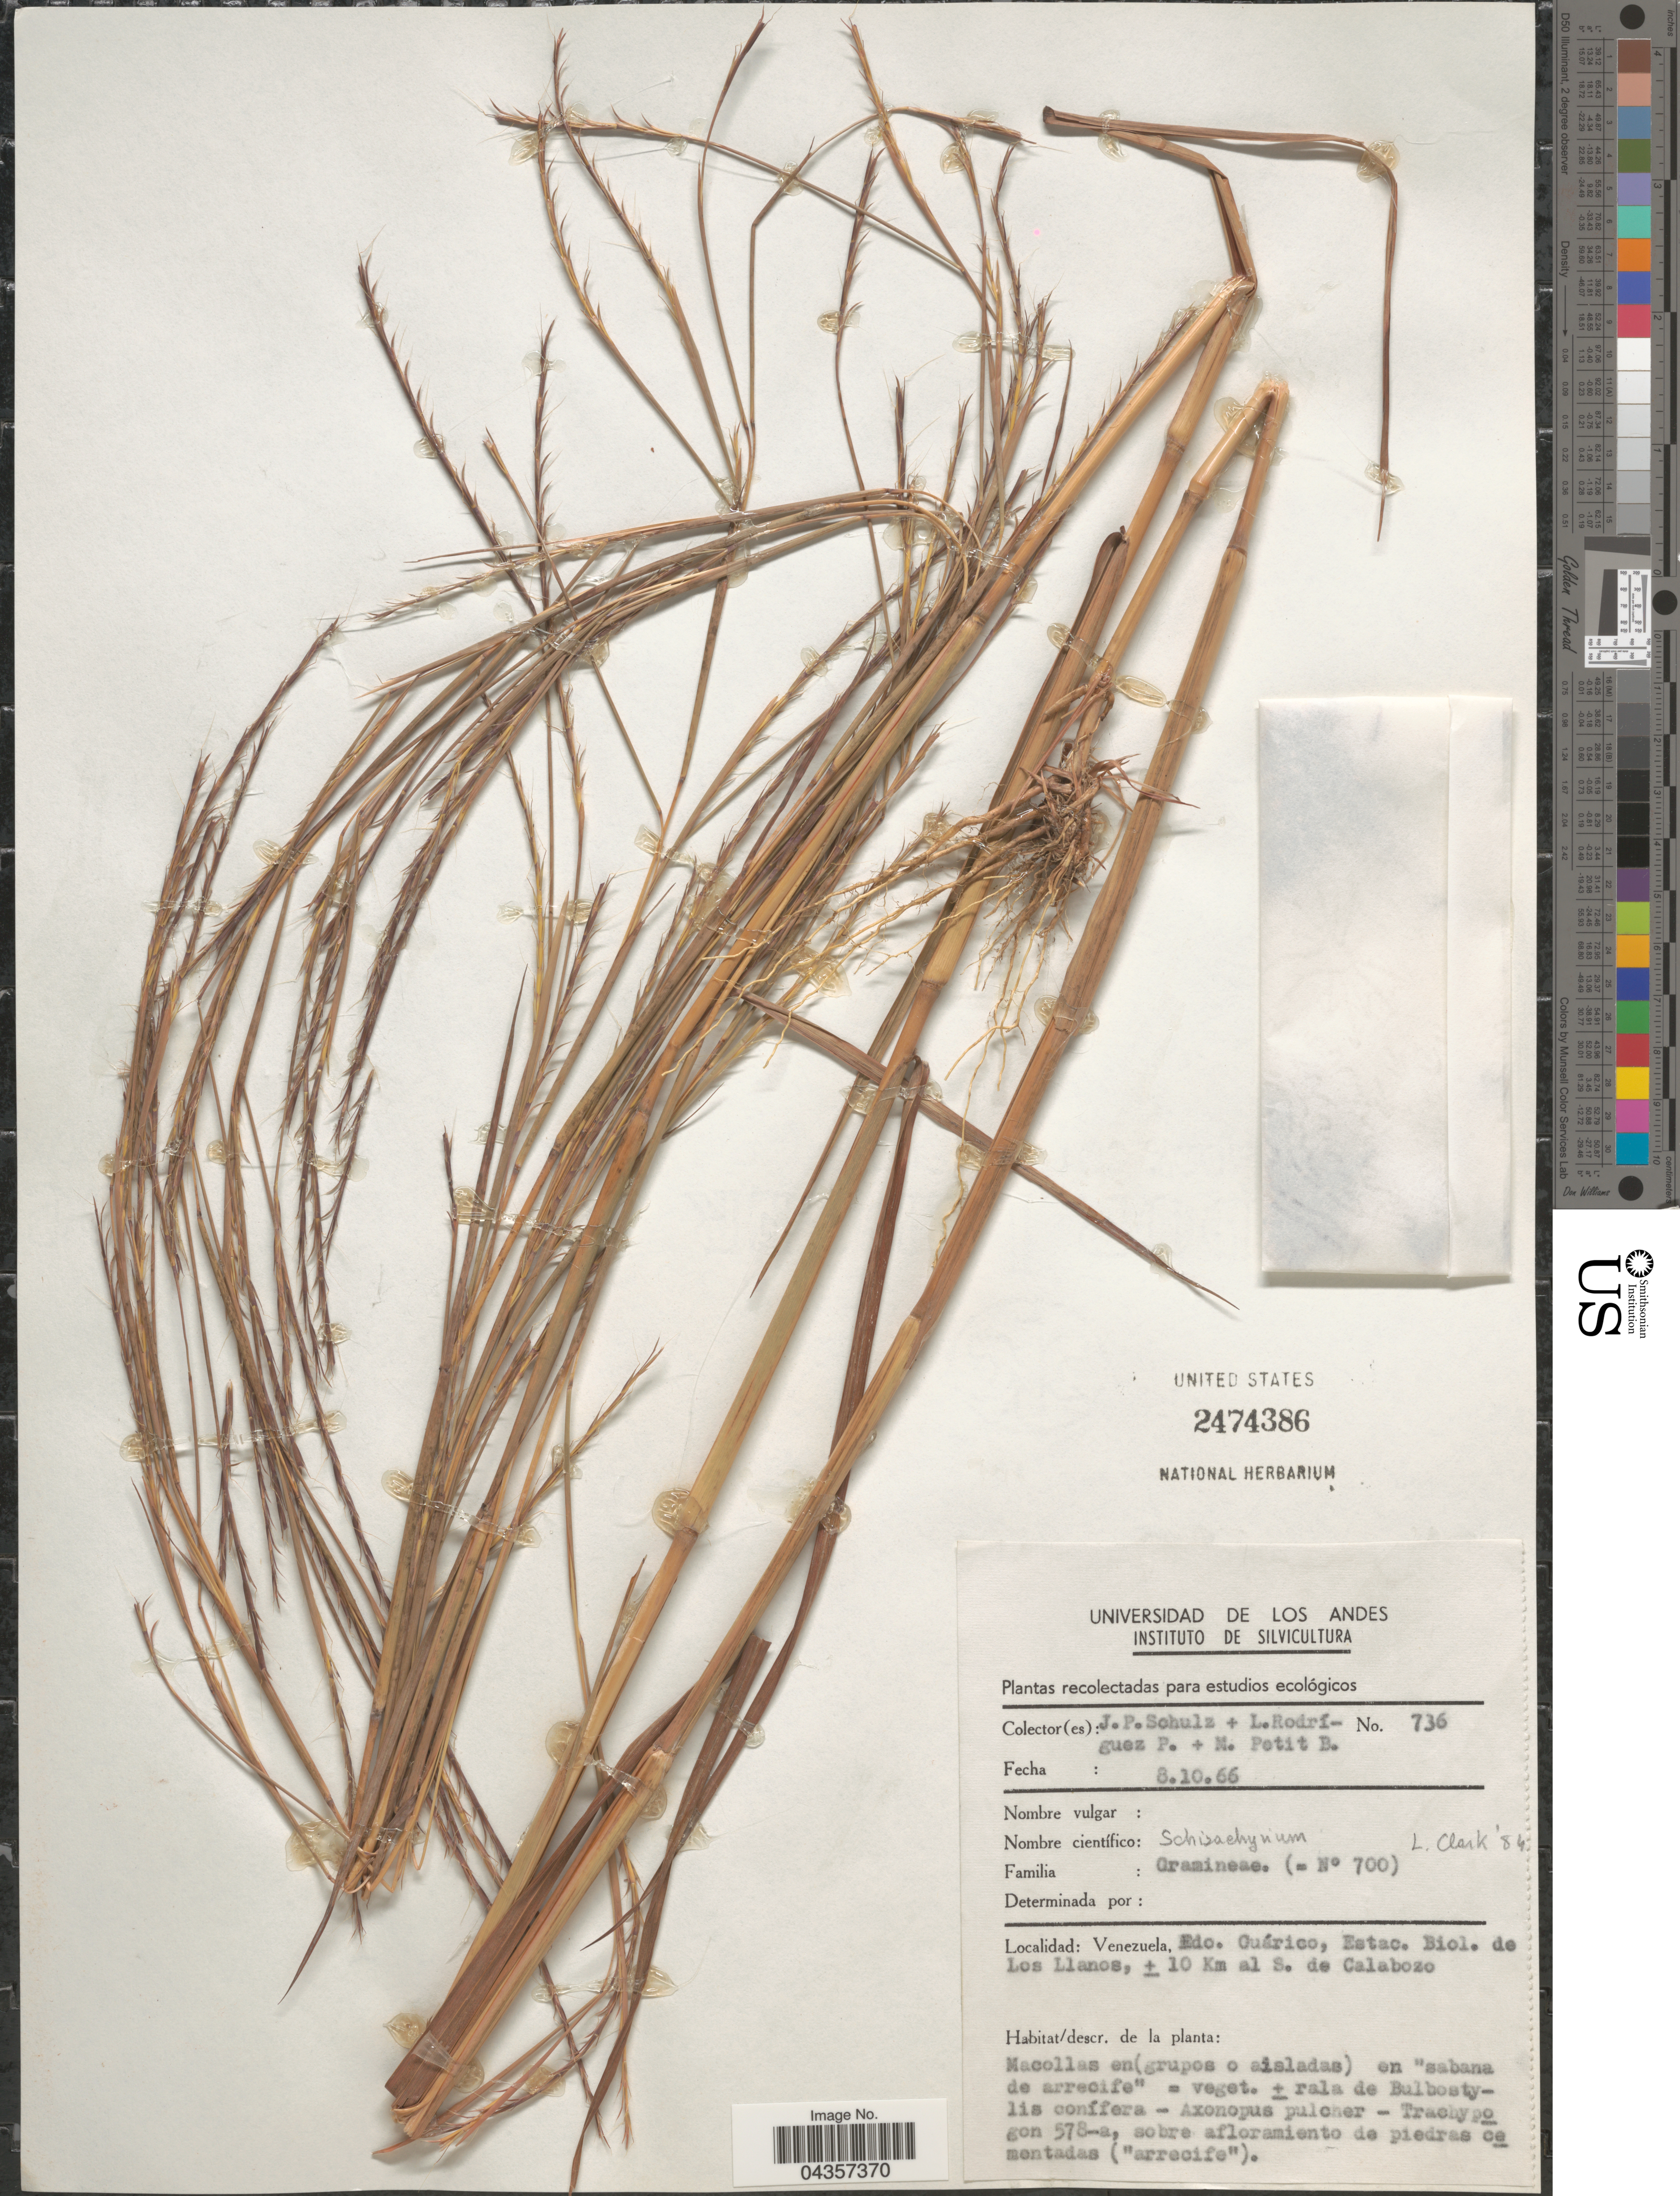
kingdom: Plantae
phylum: Tracheophyta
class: Liliopsida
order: Poales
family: Poaceae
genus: Schizachyrium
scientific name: Schizachyrium sp.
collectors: J. P. Schulz, L. Rodríguez P. & M. Petit B.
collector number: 736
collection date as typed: Transcribed d/m/y: 8/10/66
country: Venezuela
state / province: Guarico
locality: Estac. Biol. de Los Llanos, ±10 Km al S. de Calabozo.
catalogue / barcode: US 2474386